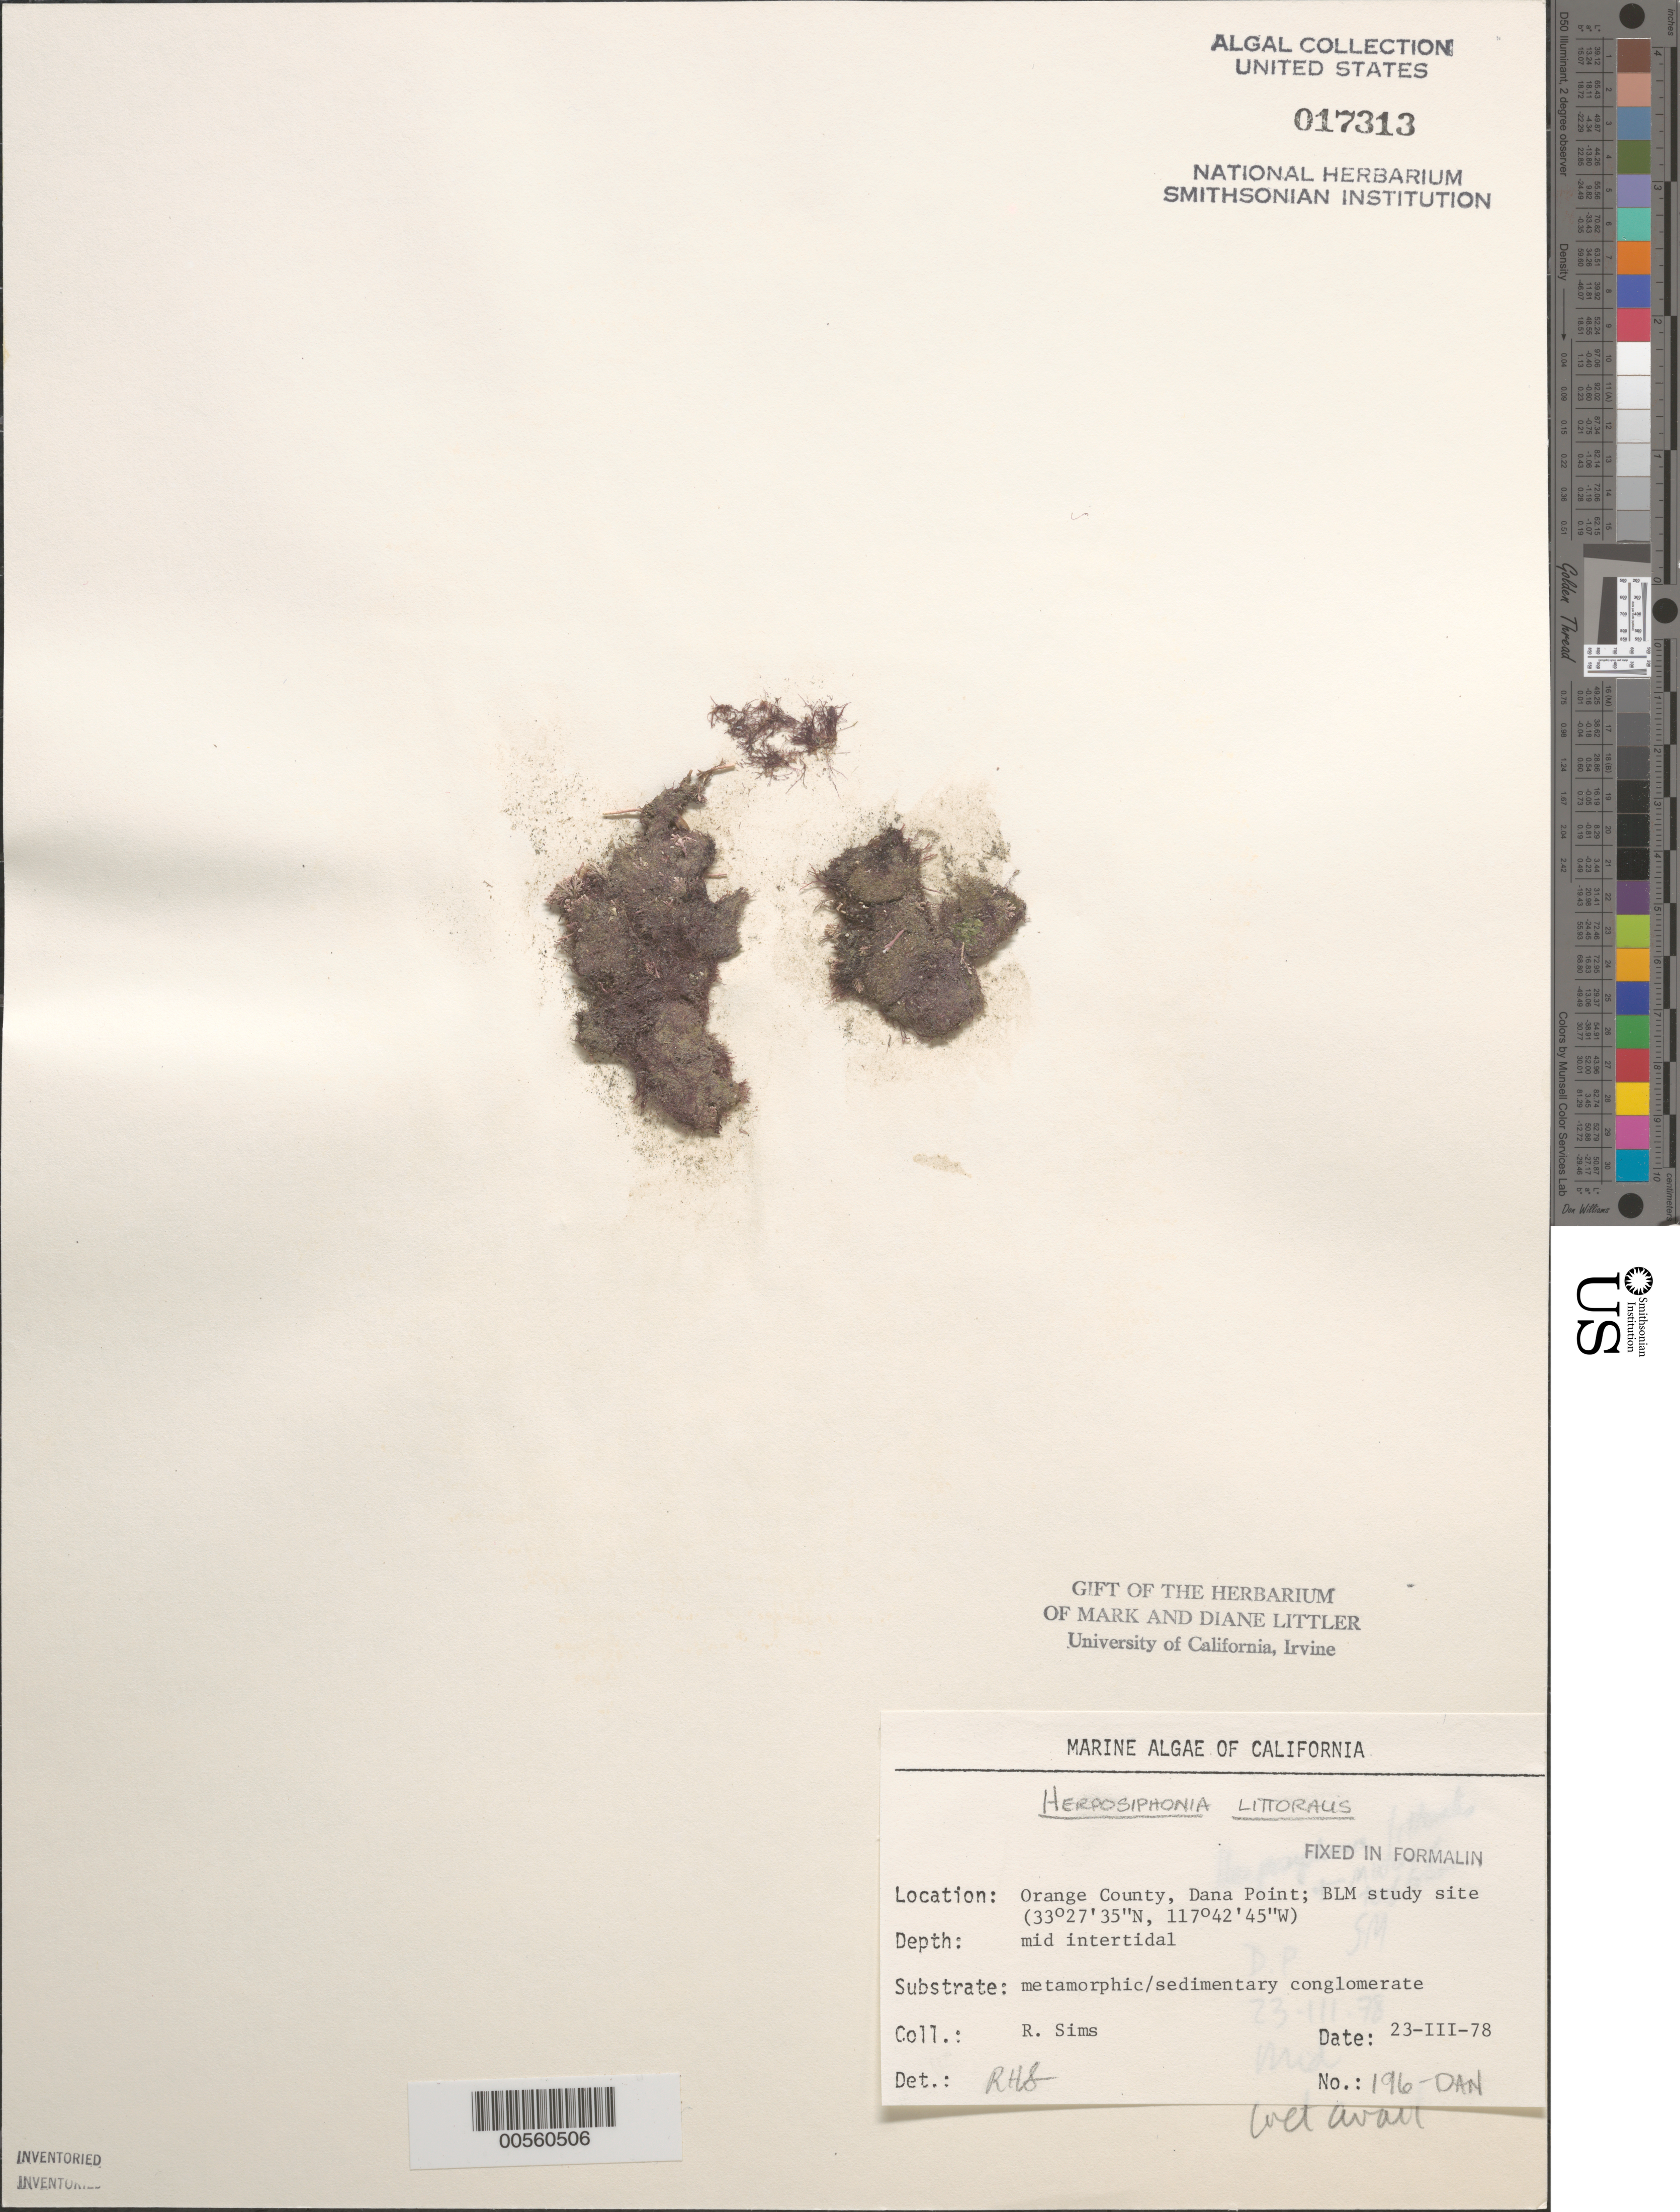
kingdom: Plantae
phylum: Rhodophyta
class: Florideophyceae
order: Ceramiales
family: Rhodomelaceae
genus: Herposiphonia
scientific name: Herposiphonia littoralis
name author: Hollenb.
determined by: Sims, Robert H.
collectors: R. H. Sims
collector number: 196-dan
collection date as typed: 23 Mar 1978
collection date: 1978-03-23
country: United States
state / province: California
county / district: Orange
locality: Dana Point, 1 km north of marina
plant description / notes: BLM-SOCALBIGHT Rocky Intertidal Survey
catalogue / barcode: US 17313